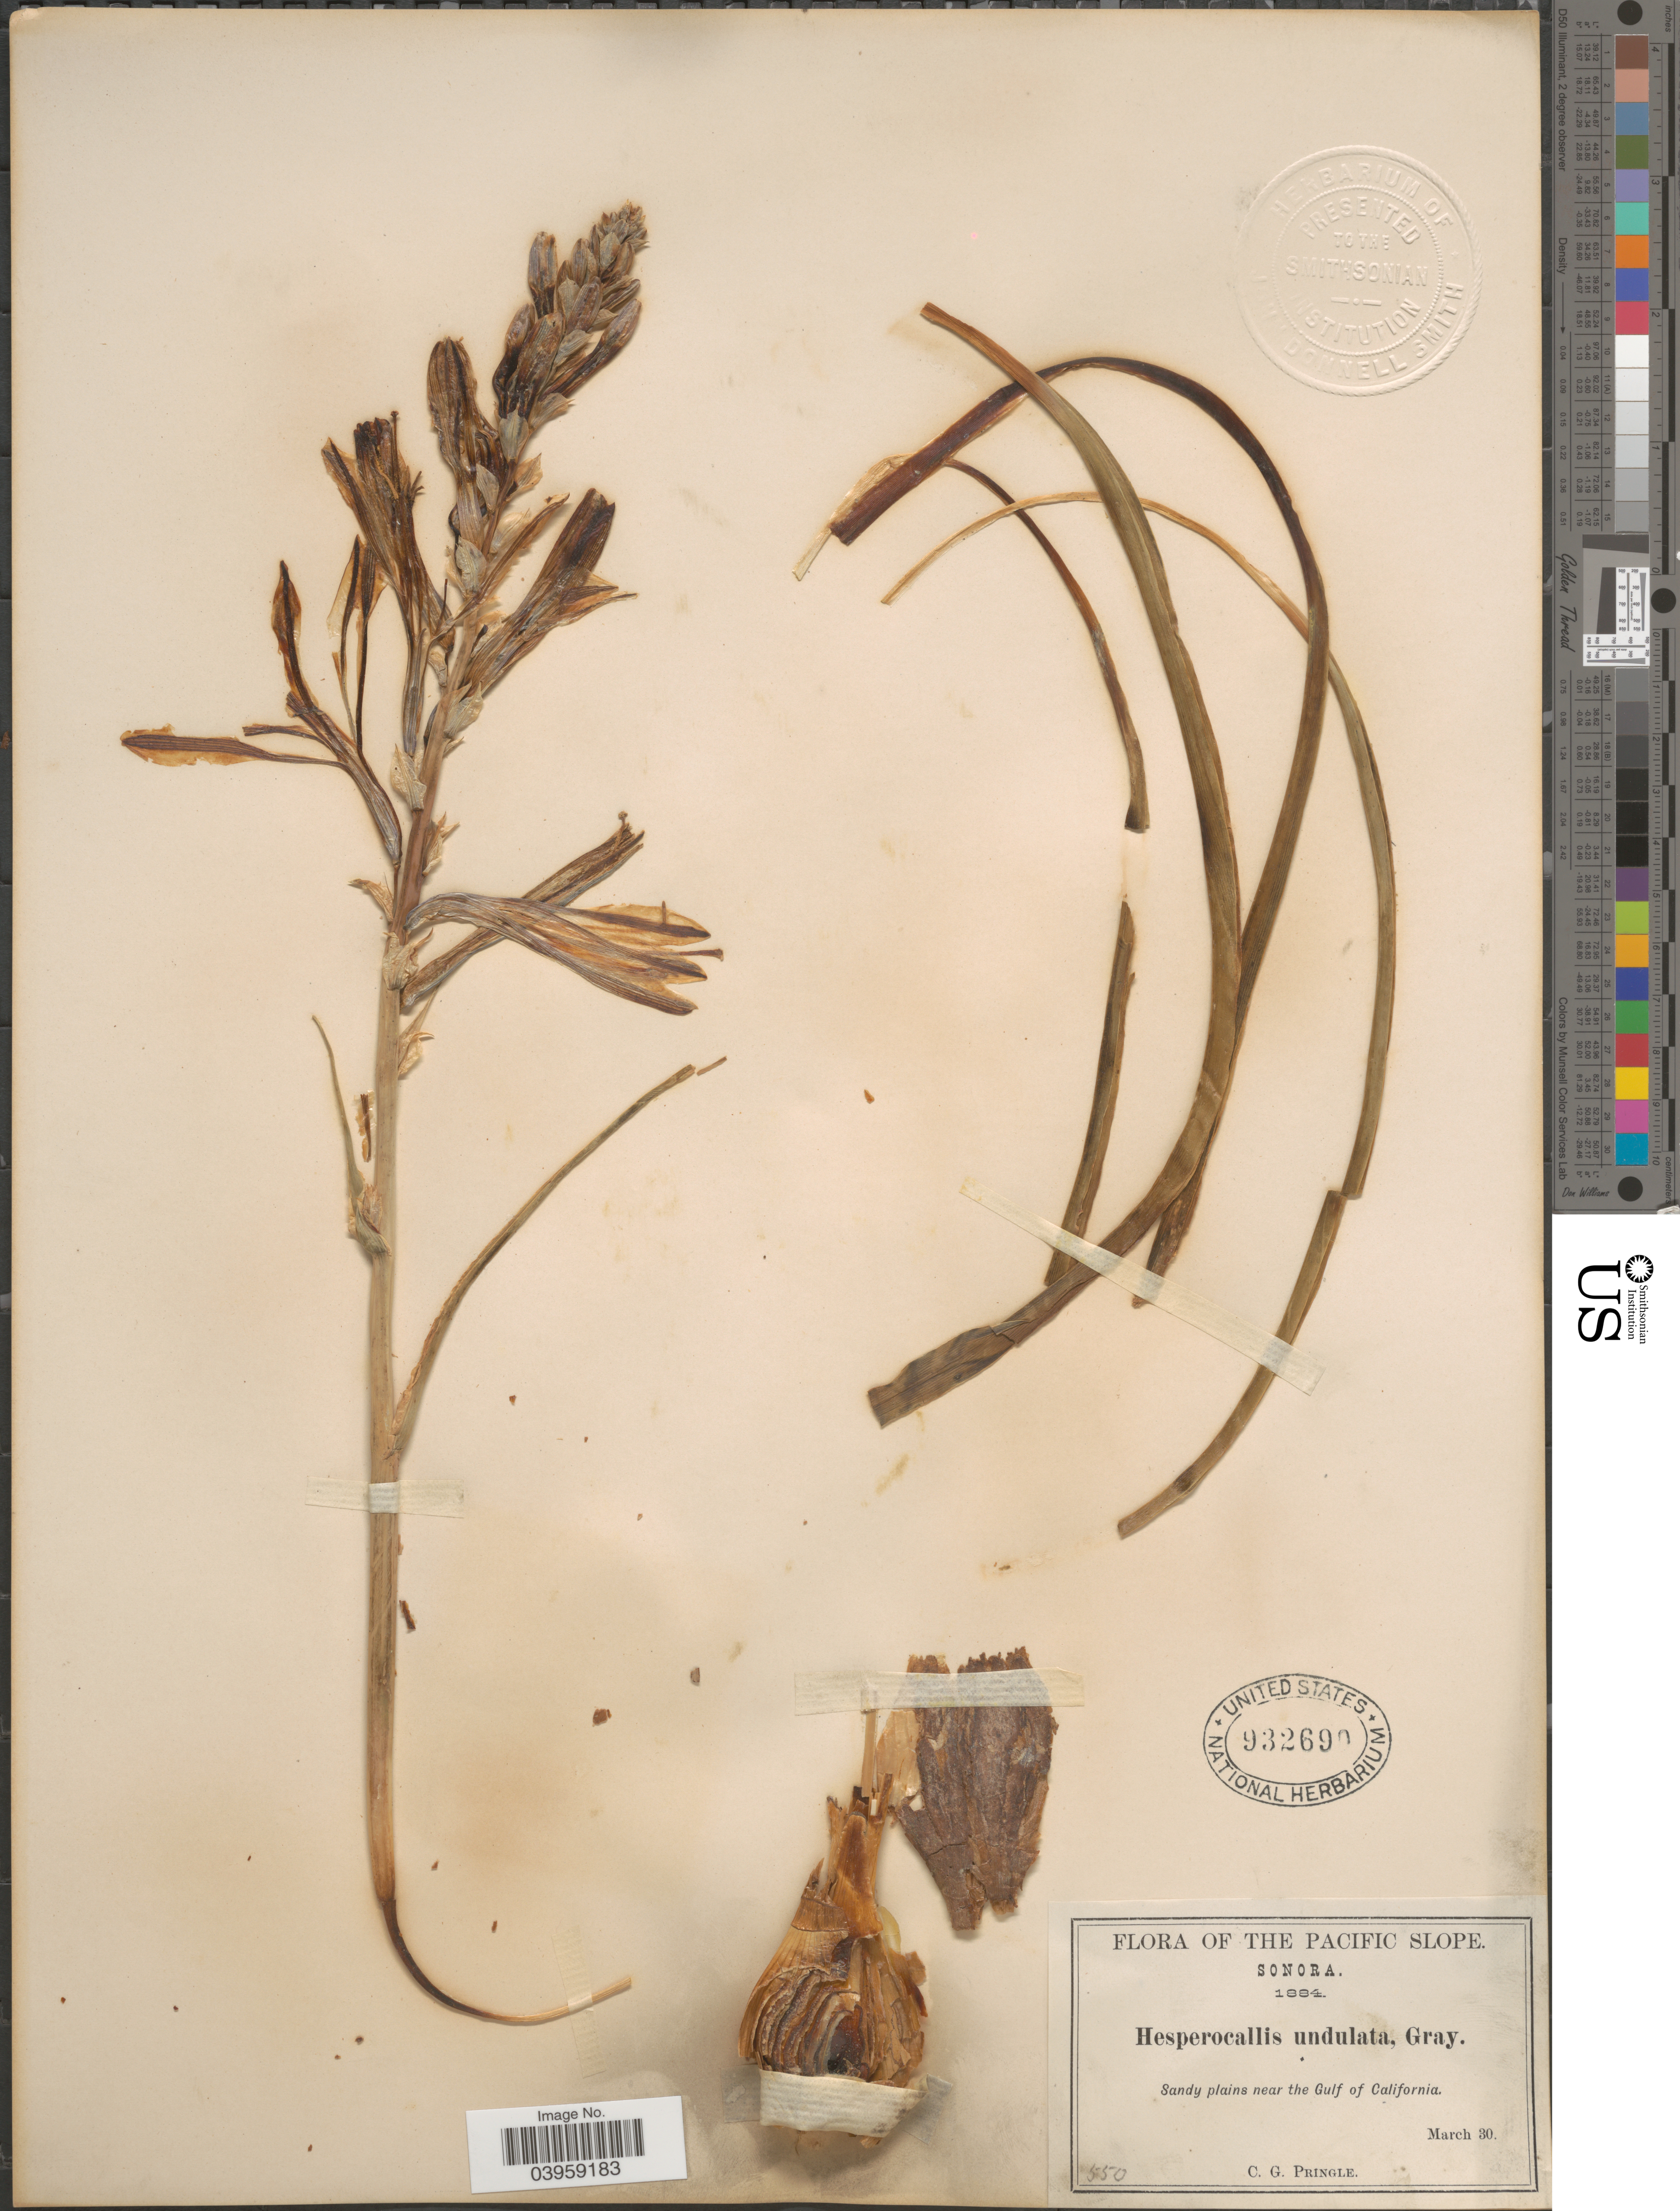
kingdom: Plantae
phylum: Tracheophyta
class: Liliopsida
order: Asparagales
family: Asparagaceae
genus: Hesperocallis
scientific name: Hesperocallis undulata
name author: A. Gray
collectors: C. G. Pringle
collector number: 550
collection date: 1884-03-30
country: Mexico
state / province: Sonora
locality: The Pacific Slope. Near the Gulf of California.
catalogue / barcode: US 932690